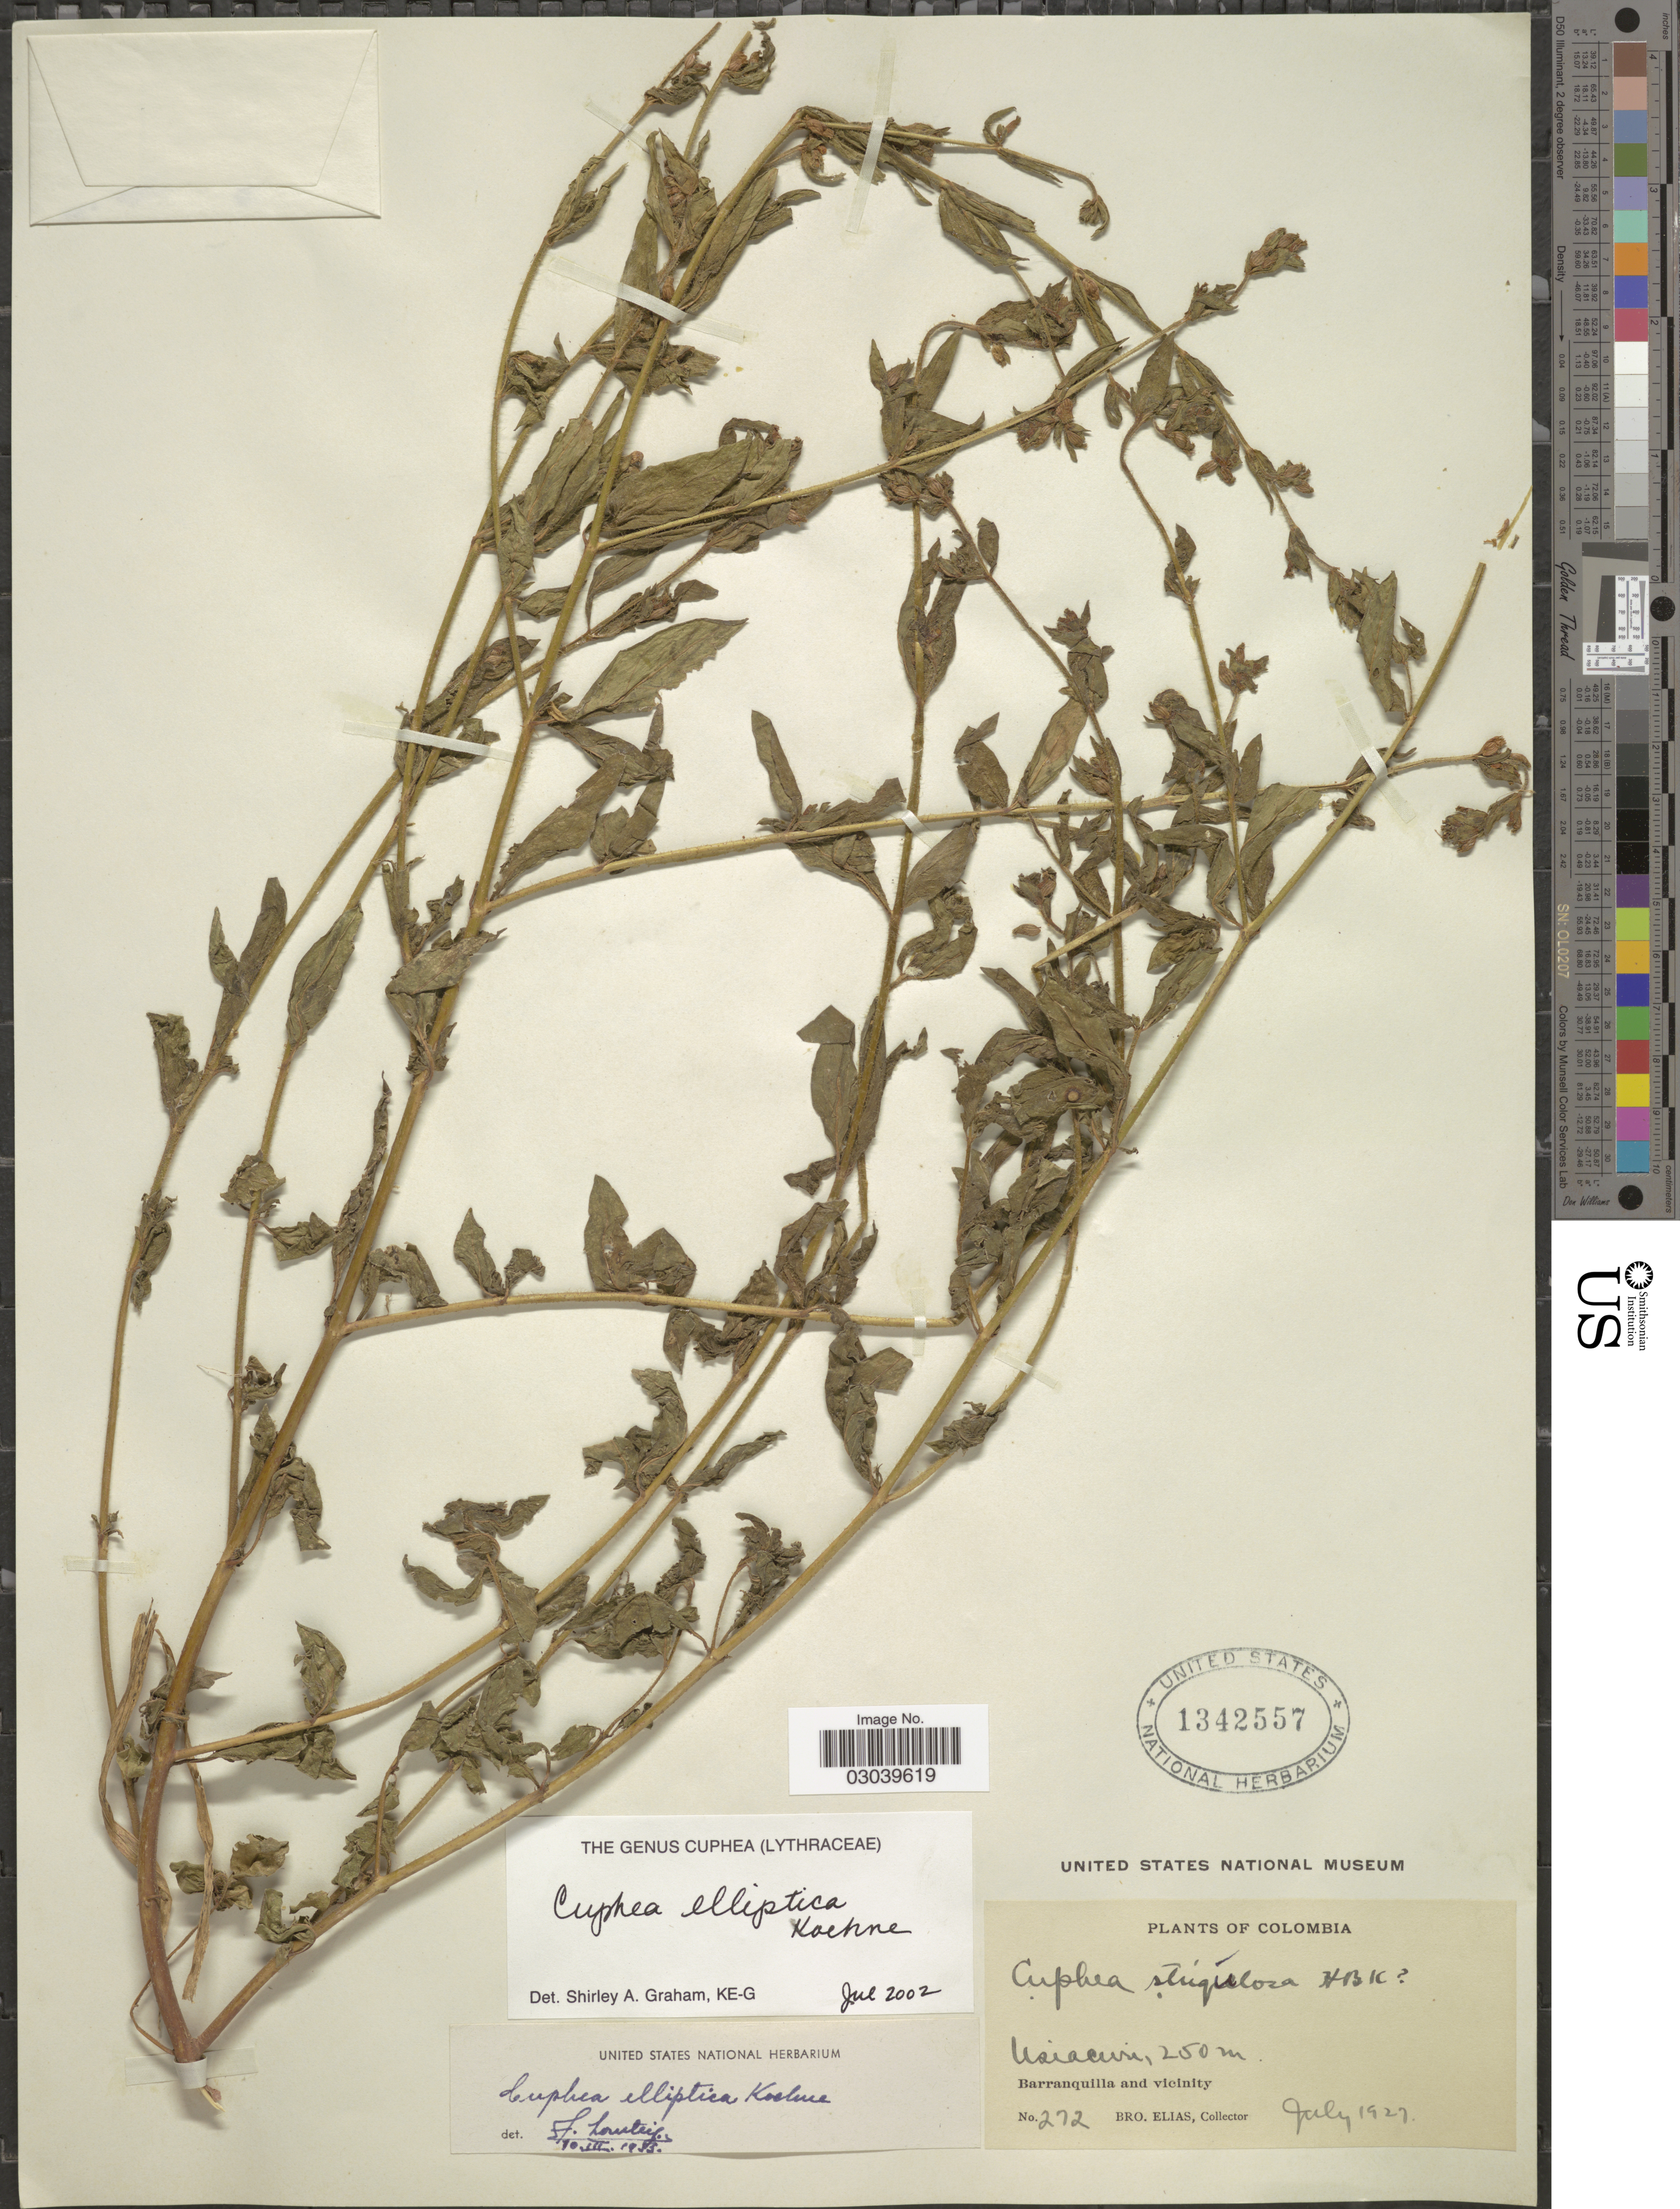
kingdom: Plantae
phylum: Tracheophyta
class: Magnoliopsida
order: Myrtales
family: Lythraceae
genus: Cuphea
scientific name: Cuphea elliptica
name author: Koehne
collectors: Bro. Elias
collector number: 272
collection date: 1927-07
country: Colombia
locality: Usiacuri. Barranquilla and vicinity.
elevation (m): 250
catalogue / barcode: US 1342557